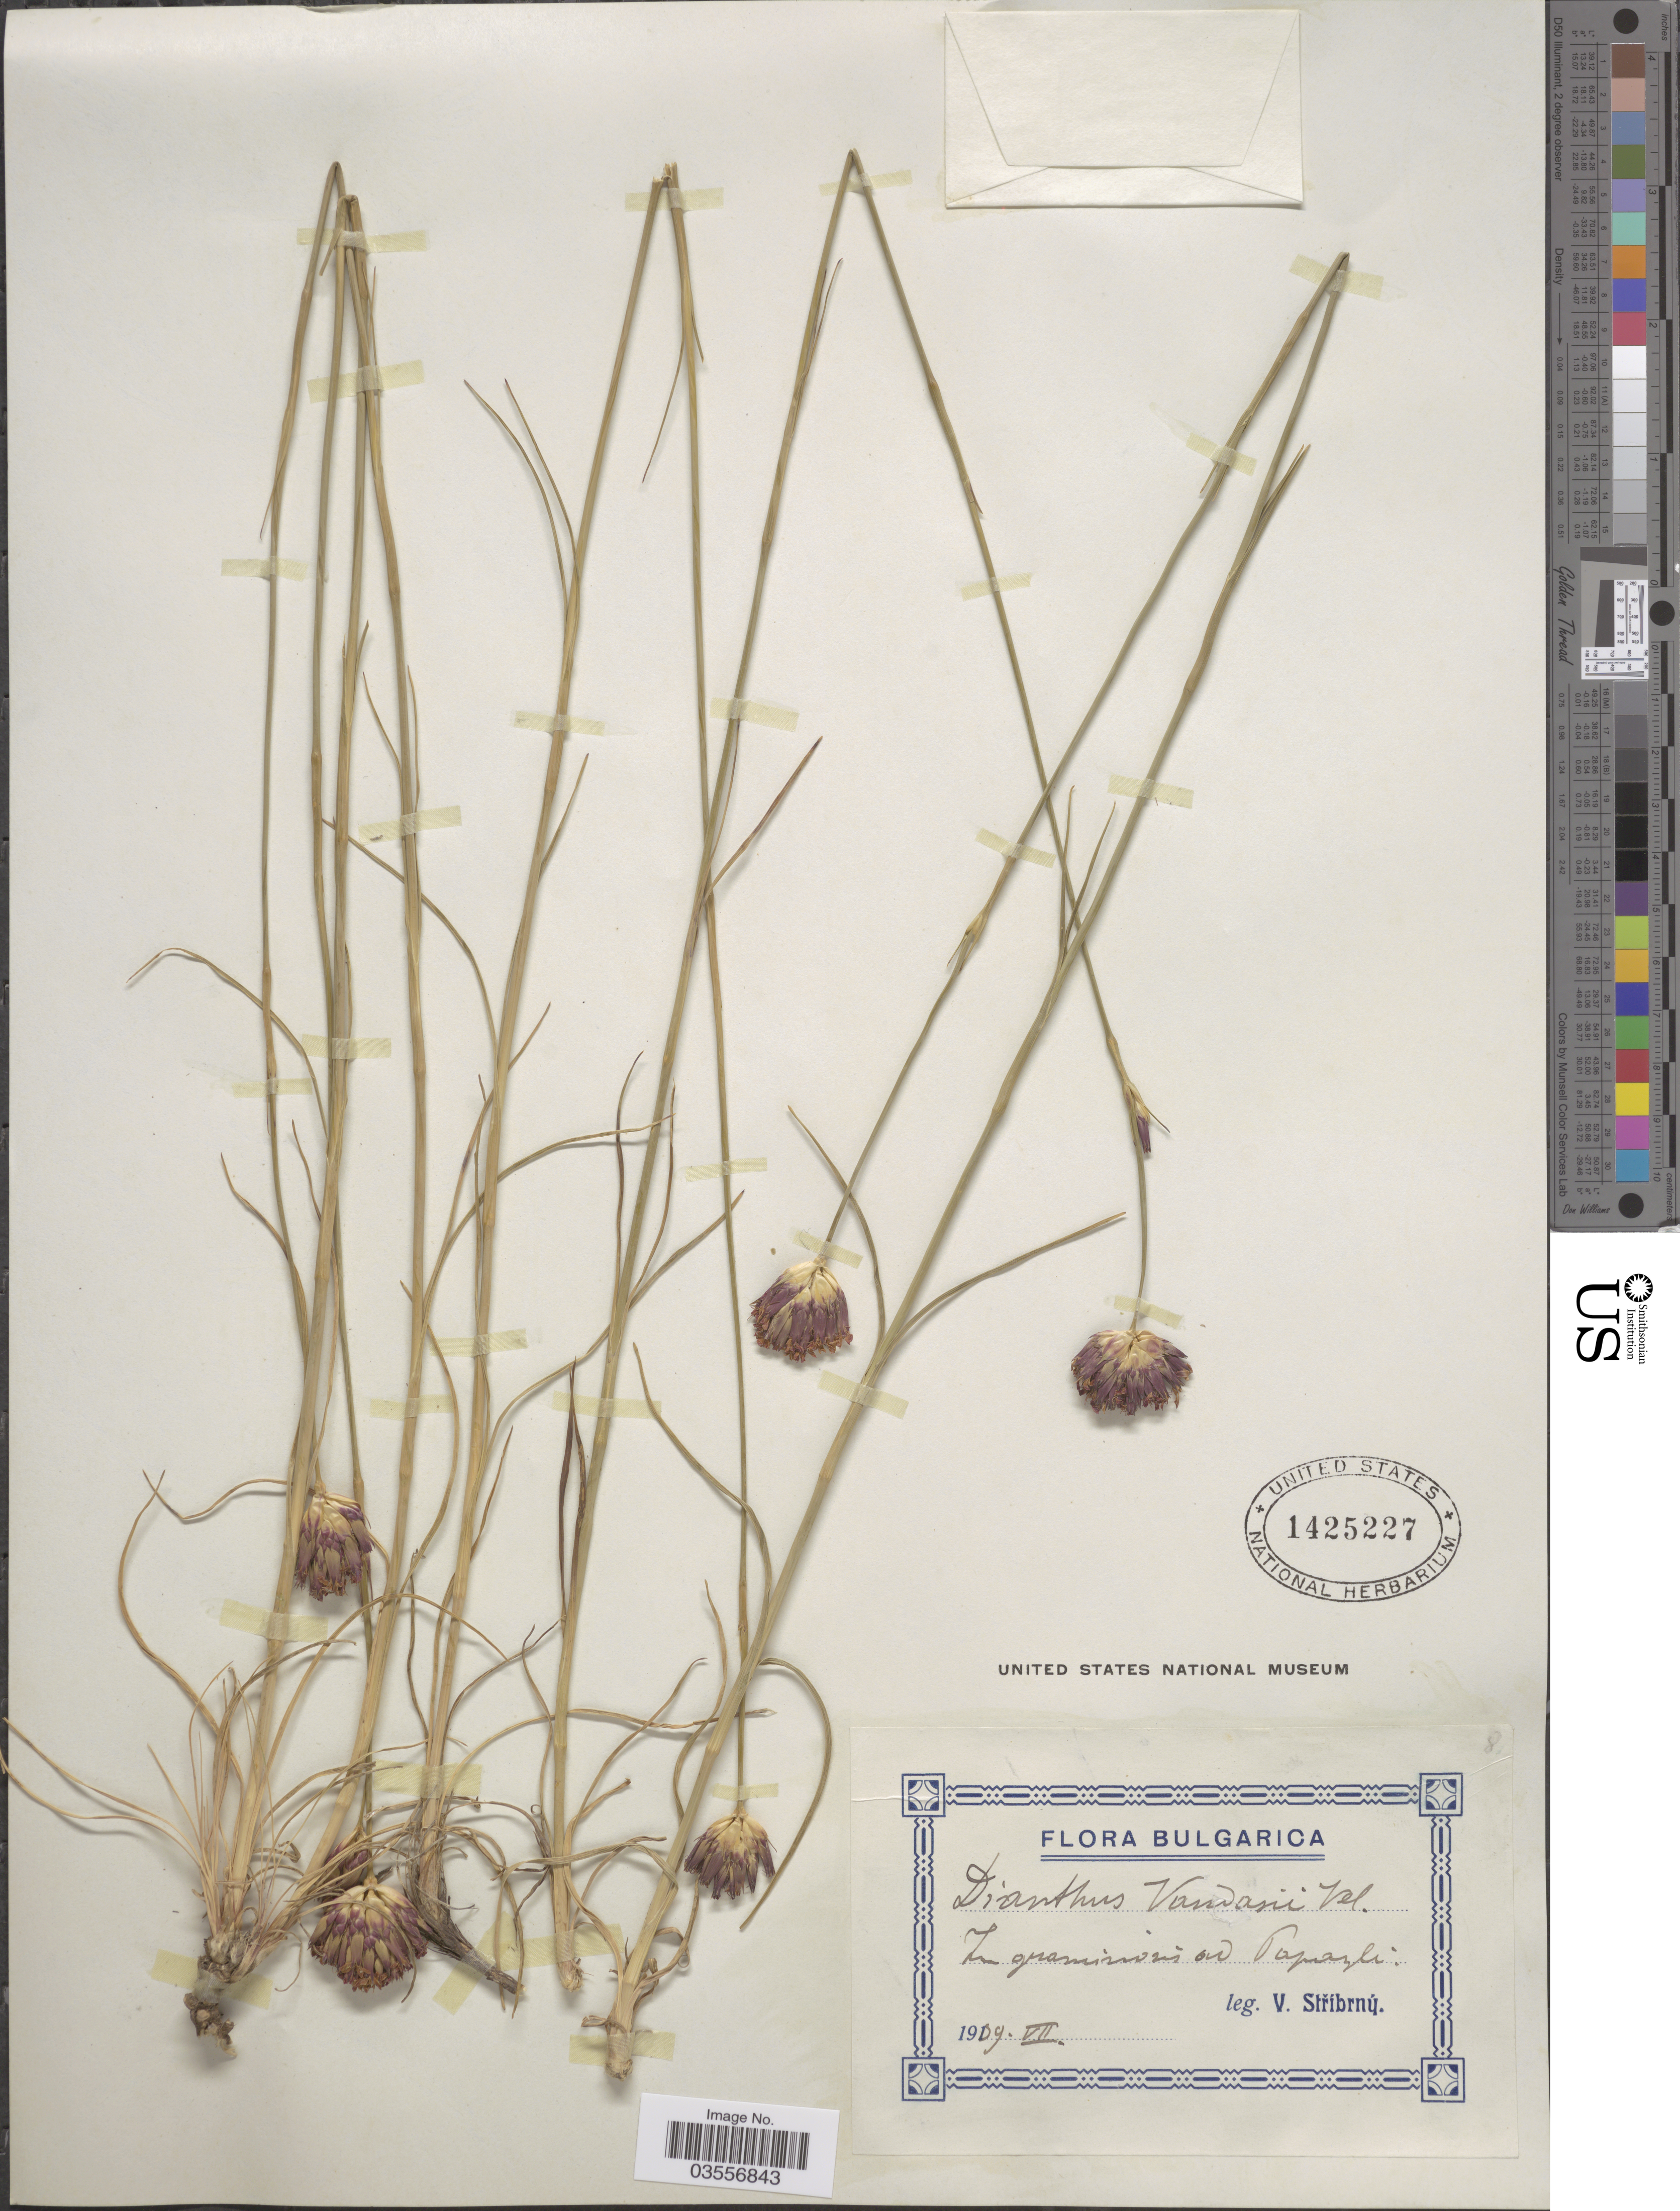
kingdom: Plantae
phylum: Tracheophyta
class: Magnoliopsida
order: Caryophyllales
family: Caryophyllaceae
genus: Dianthus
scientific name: Dianthus vandasii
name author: Velen.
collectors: V. Stribrny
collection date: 1909-07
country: Bulgaria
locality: In graminosis ad Papayli [interpreted].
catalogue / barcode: US 1425227